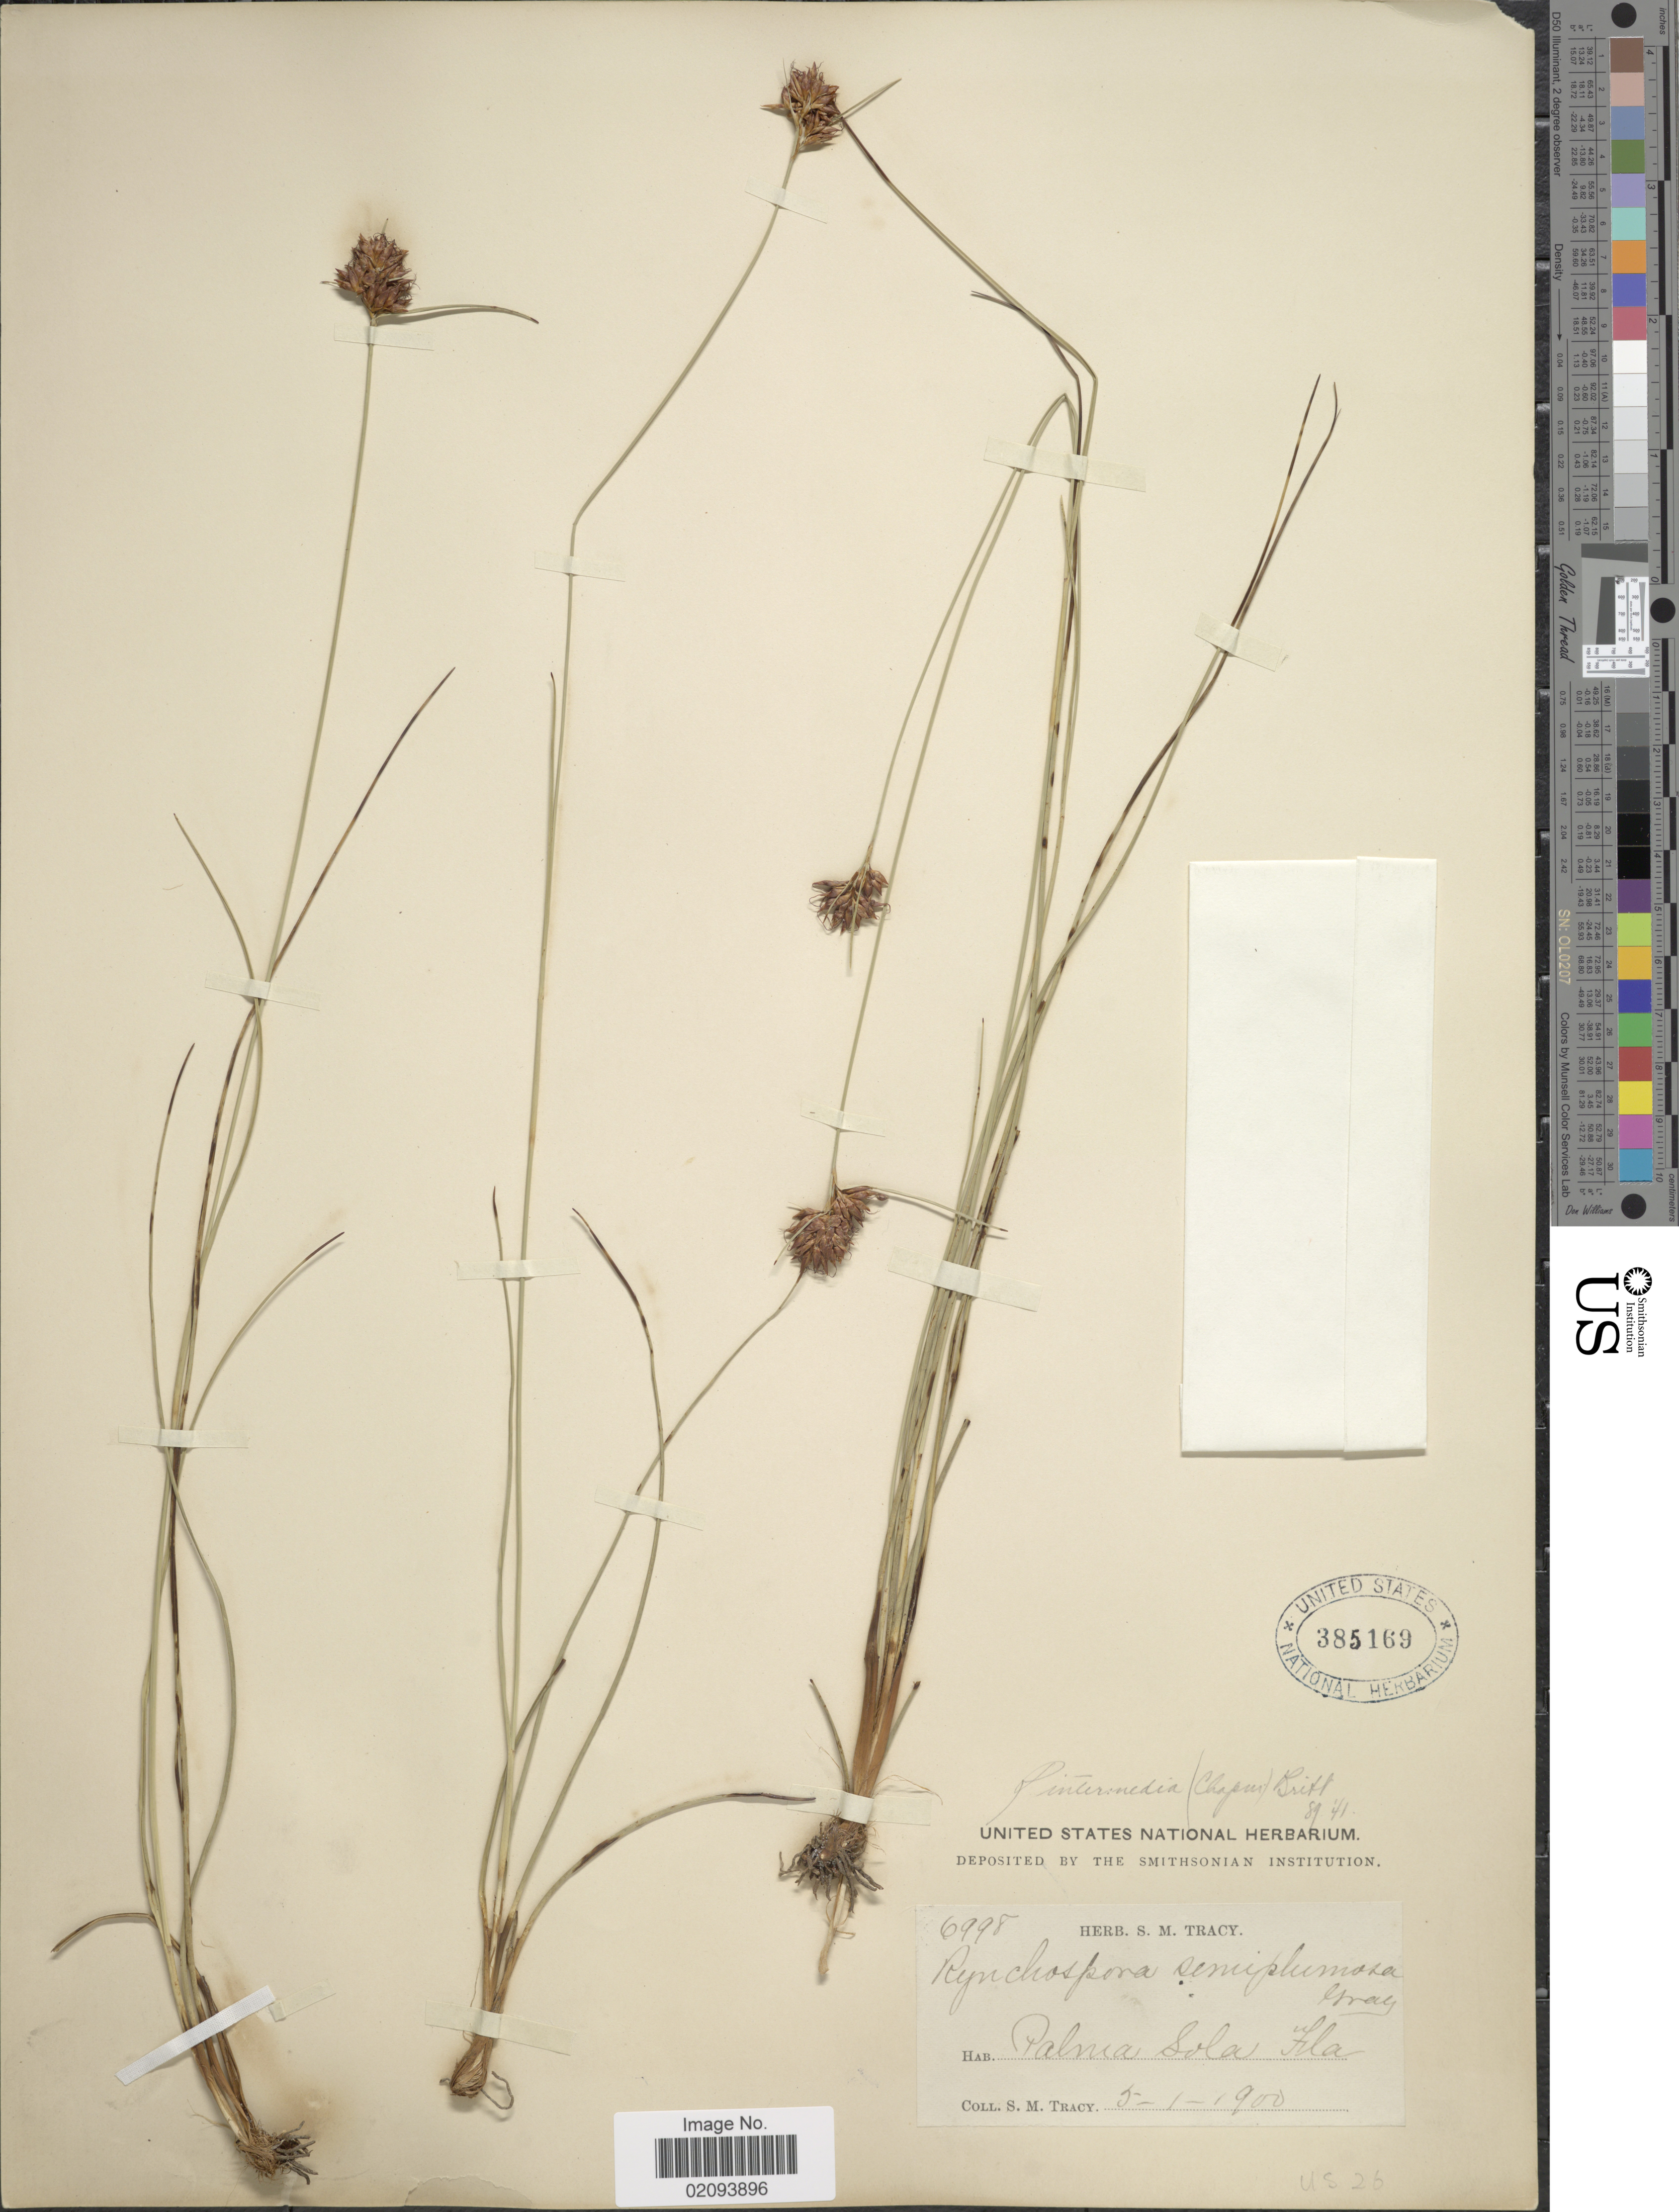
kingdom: Plantae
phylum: Tracheophyta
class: Liliopsida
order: Poales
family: Cyperaceae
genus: Rhynchospora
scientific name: Rhynchospora intermedia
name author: (Chapm.) Britton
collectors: S. M. Tracy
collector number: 6998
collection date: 1900-05-01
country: United States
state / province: Florida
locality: Palma Sola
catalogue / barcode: US 385169